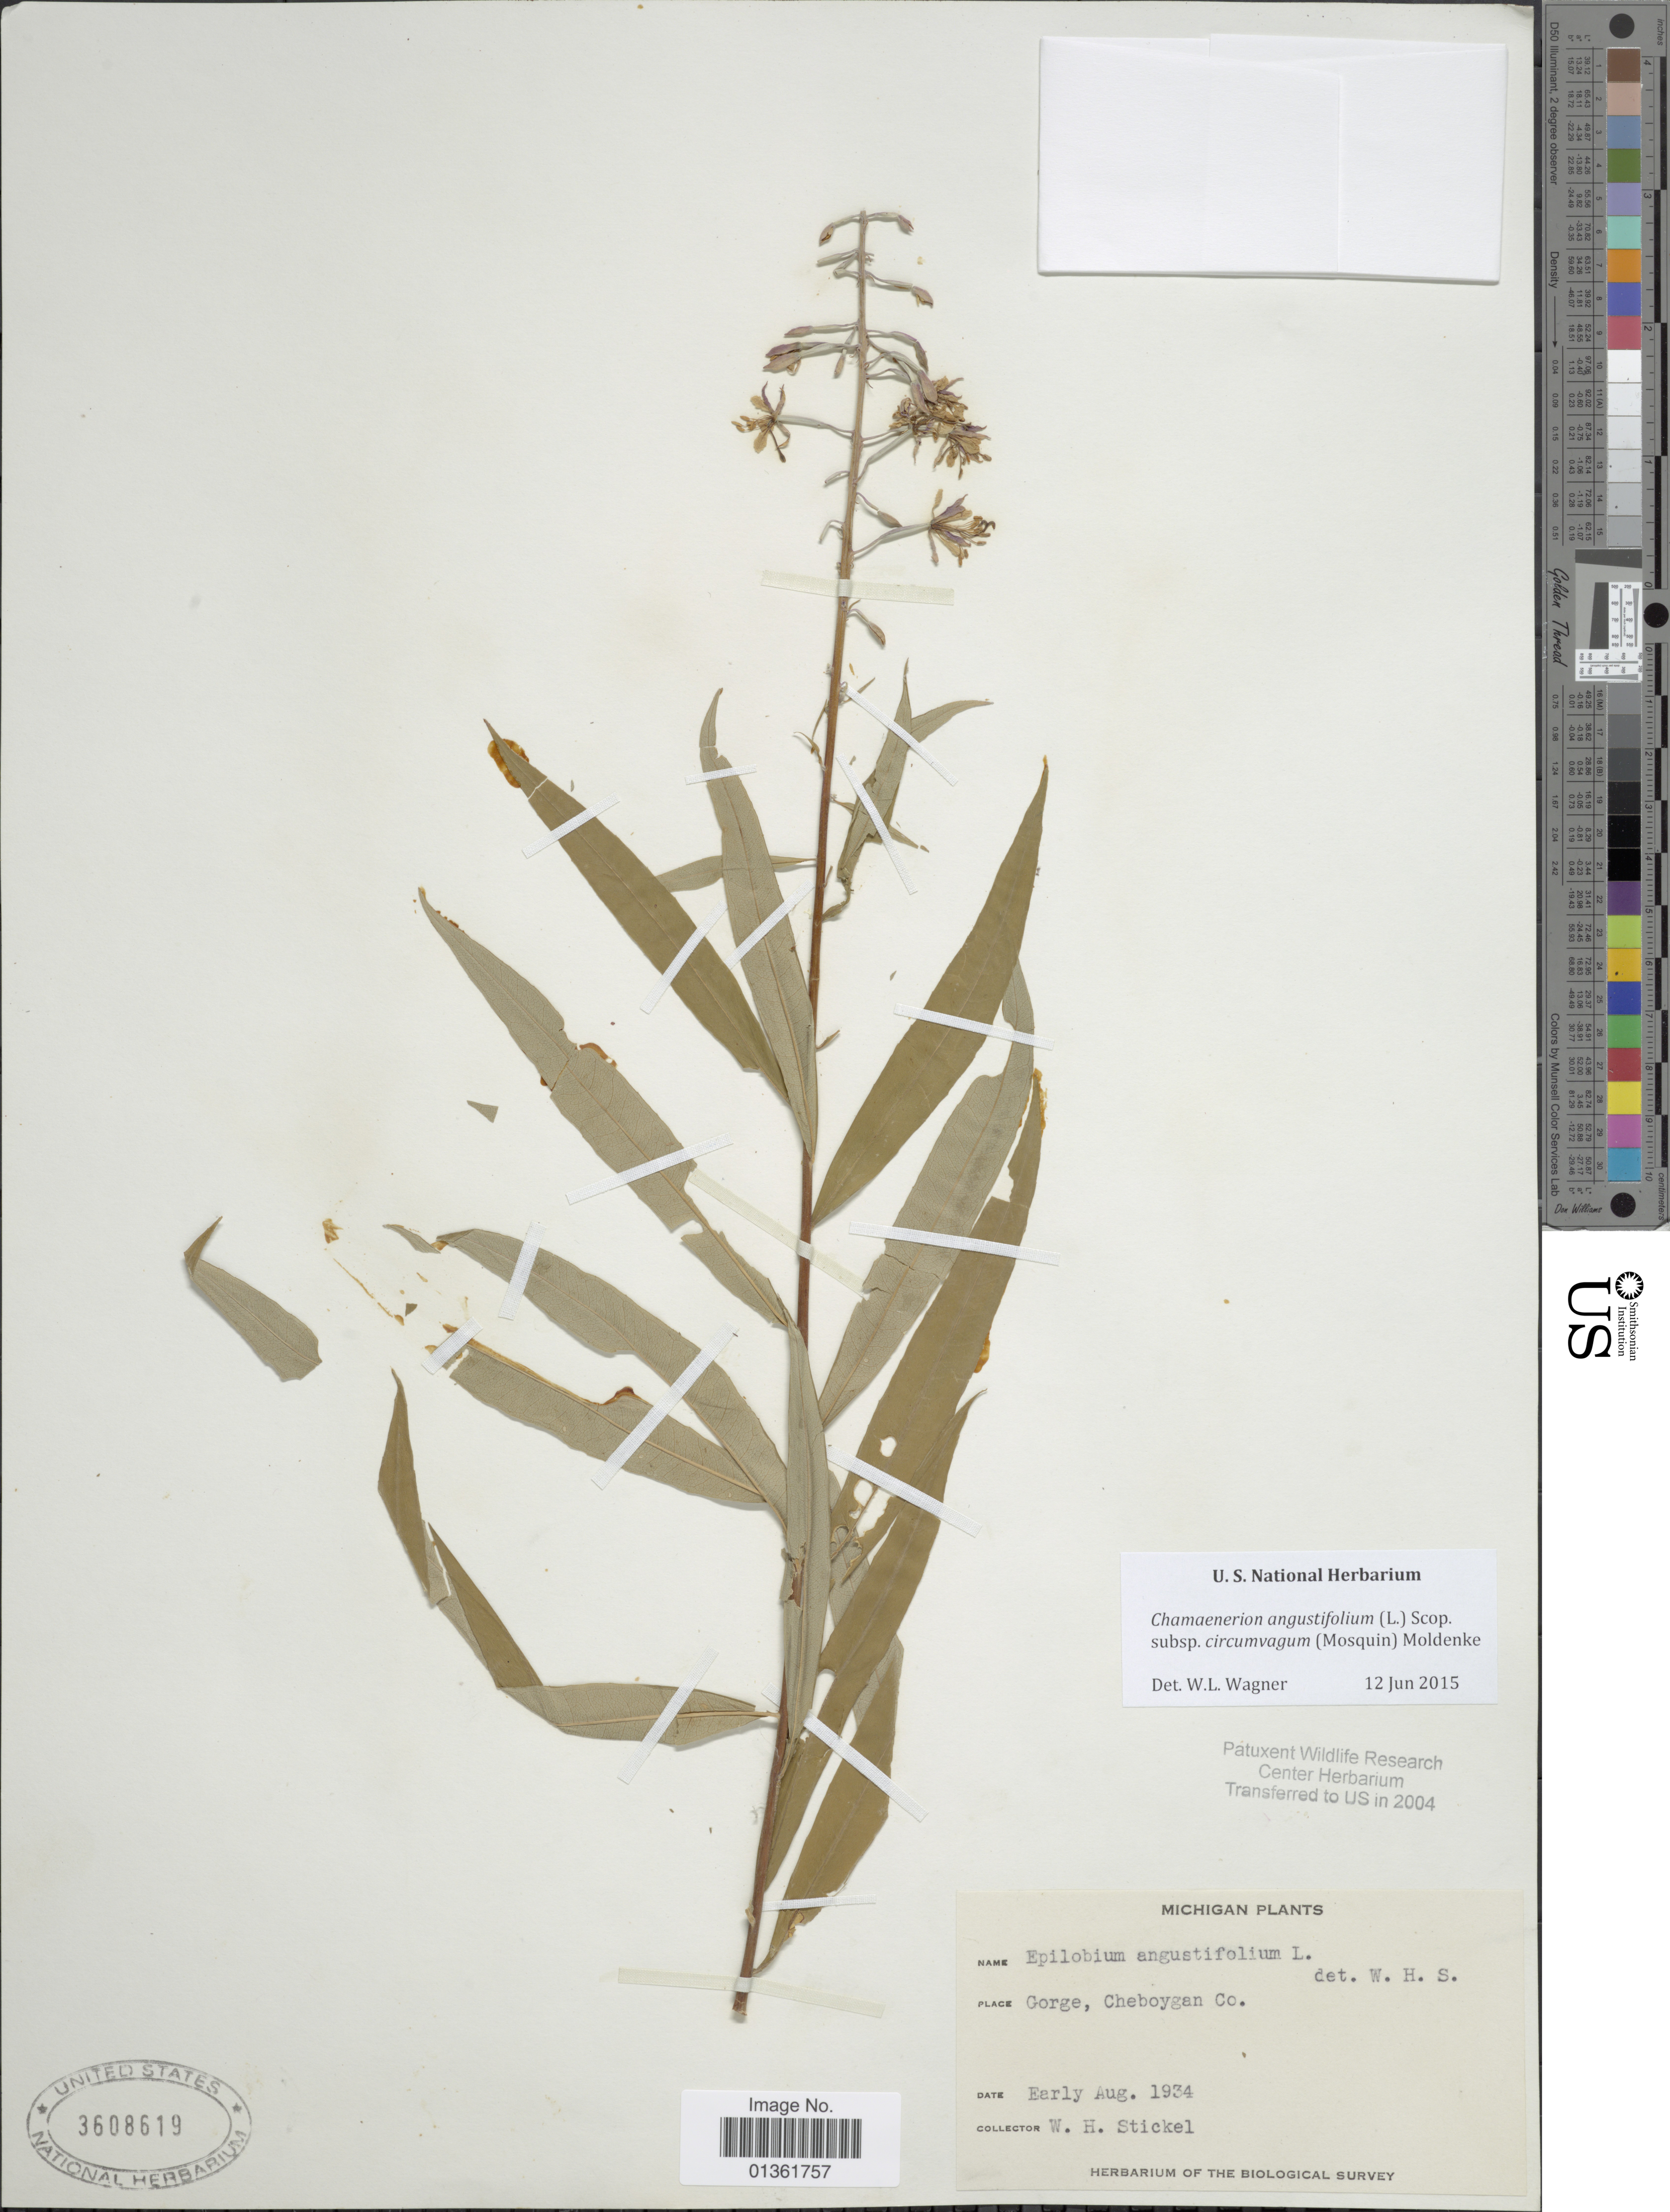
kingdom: Plantae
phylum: Tracheophyta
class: Magnoliopsida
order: Myrtales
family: Onagraceae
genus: Chamaenerion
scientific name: Chamaenerion angustifolium subsp. circumvagum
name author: (Mosquin) Moldenke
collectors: W. Stickel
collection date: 1934-08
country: United States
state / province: Michigan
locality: Gorge, Cheboyan Co.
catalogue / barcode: US 3608619